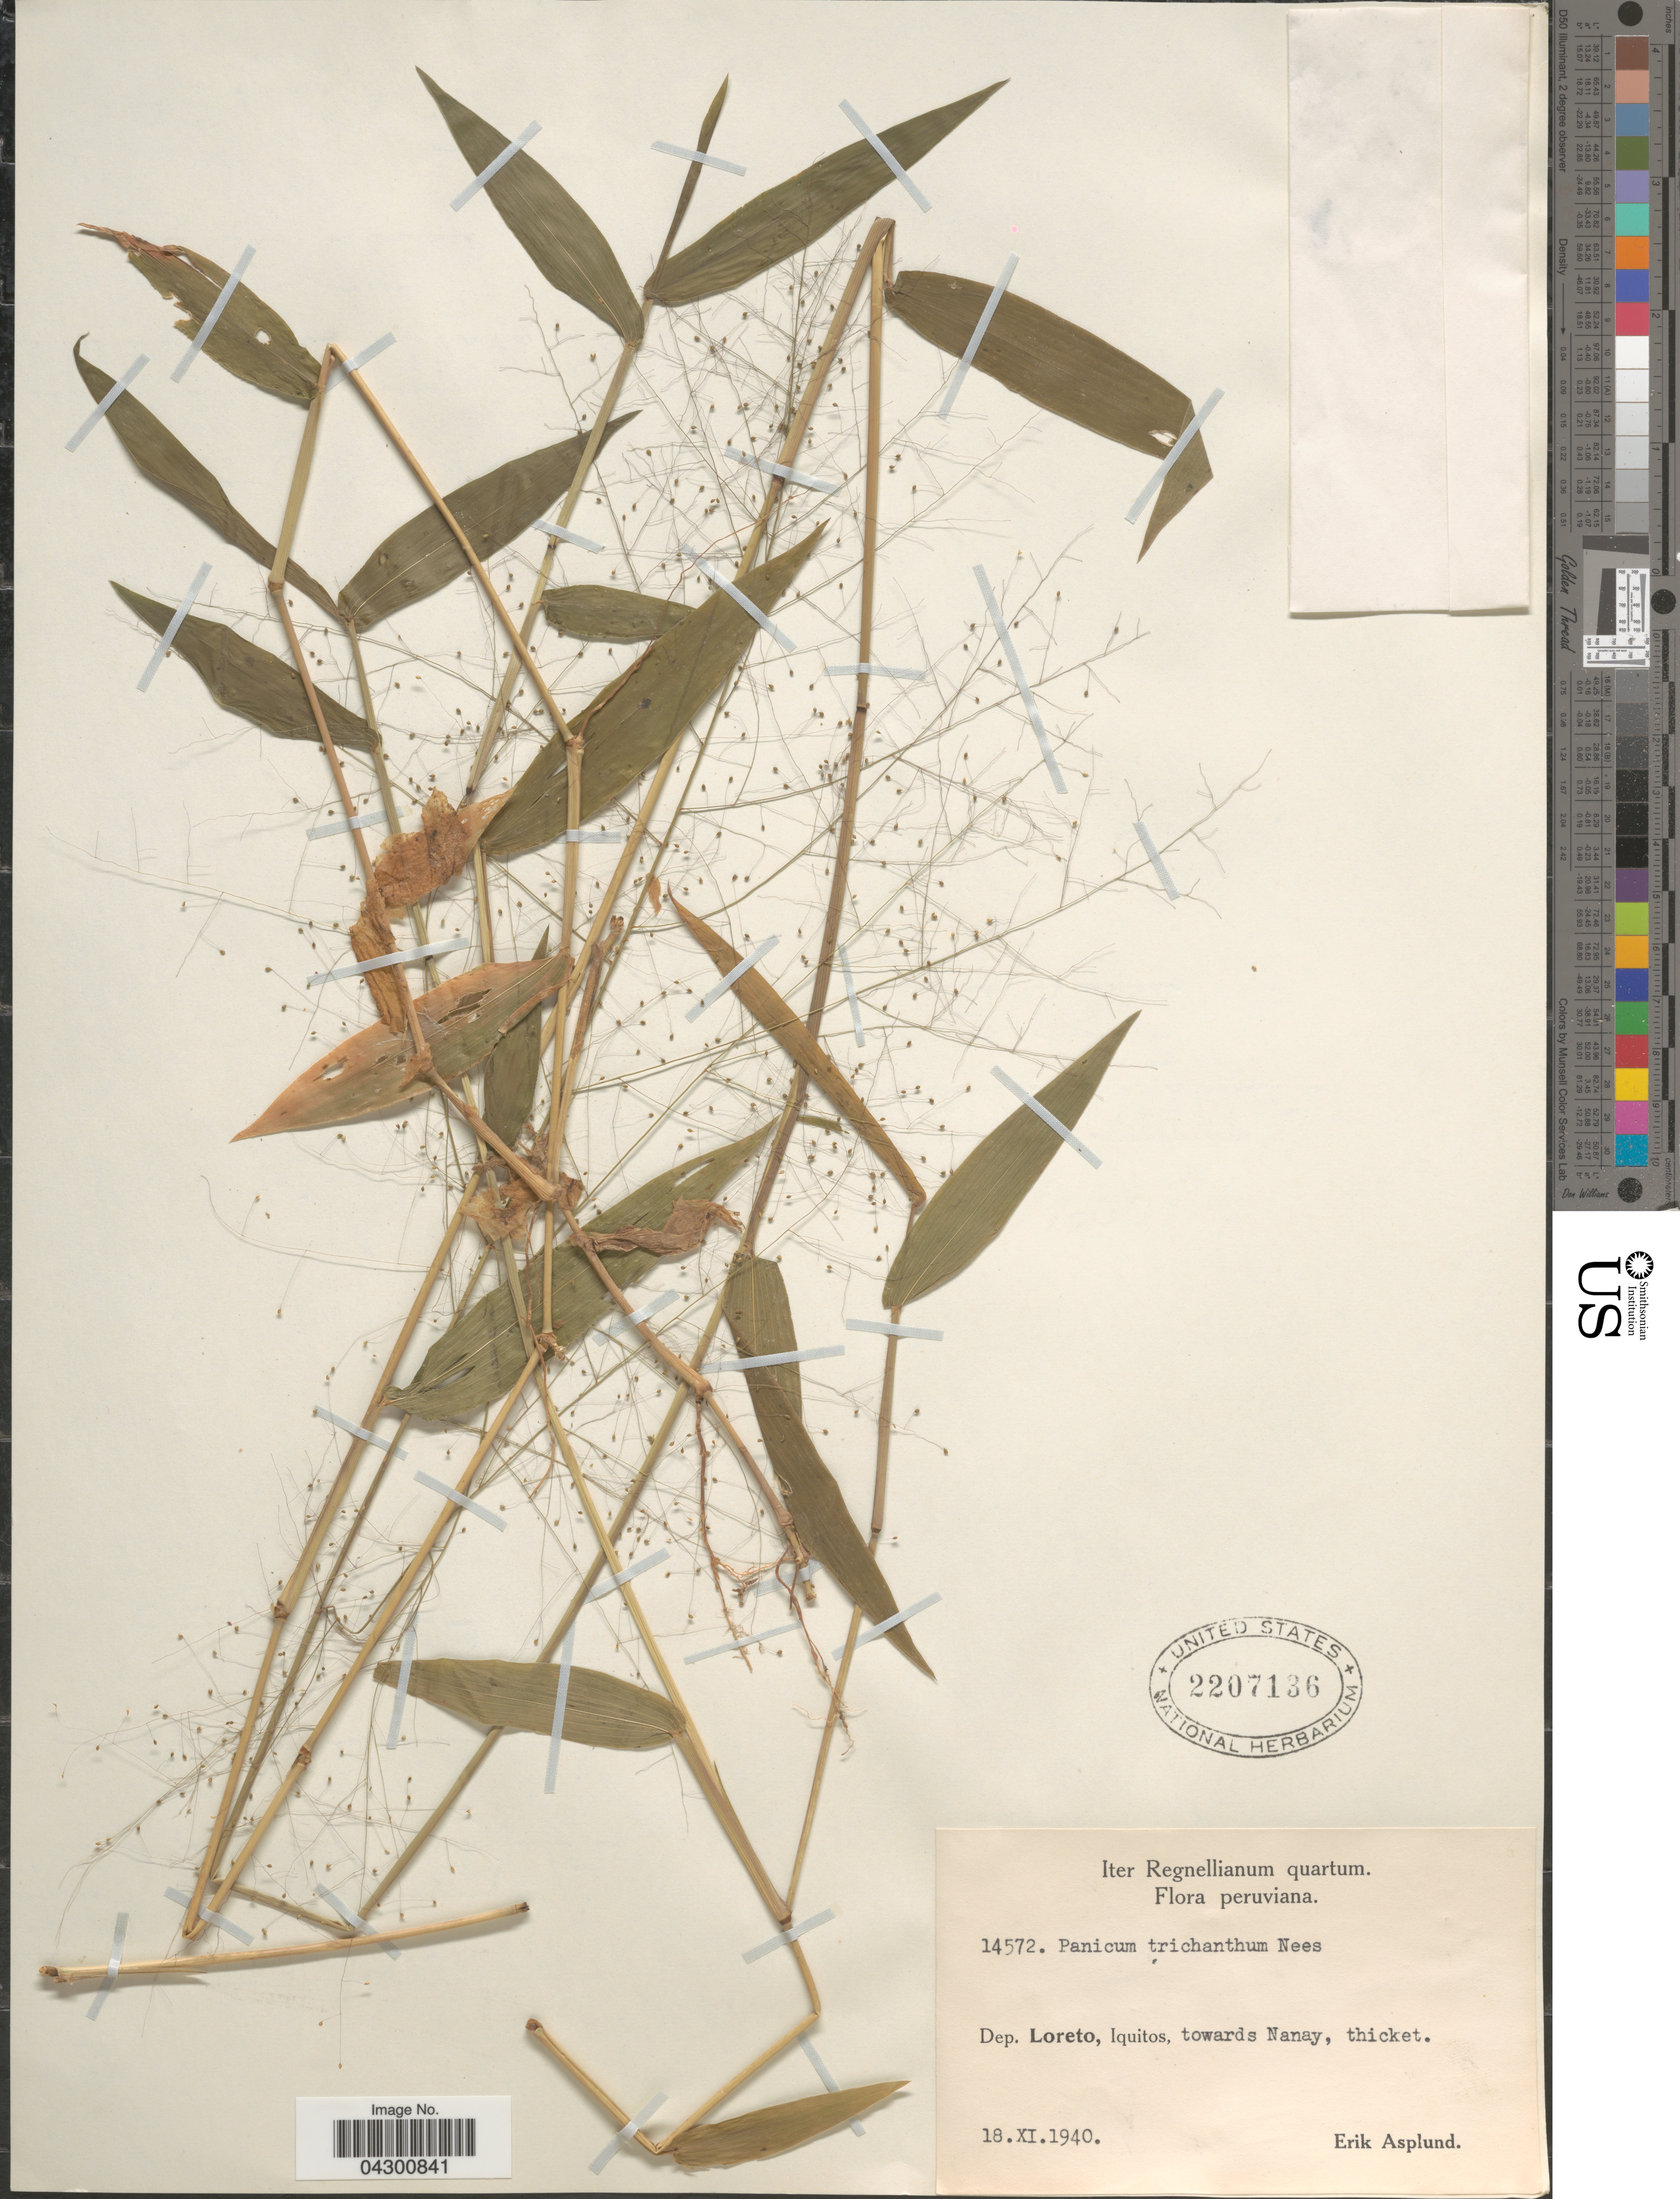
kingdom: Plantae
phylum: Tracheophyta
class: Liliopsida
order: Poales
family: Poaceae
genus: Panicum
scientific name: Panicum trichanthum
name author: Nees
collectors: E. Asplund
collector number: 14572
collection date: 1940-11-18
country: Peru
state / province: Loreto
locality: Iter Regnellianum quartum. Dep. Loreto, Iquitos, towards Nanay, thicket.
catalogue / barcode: US 2207136